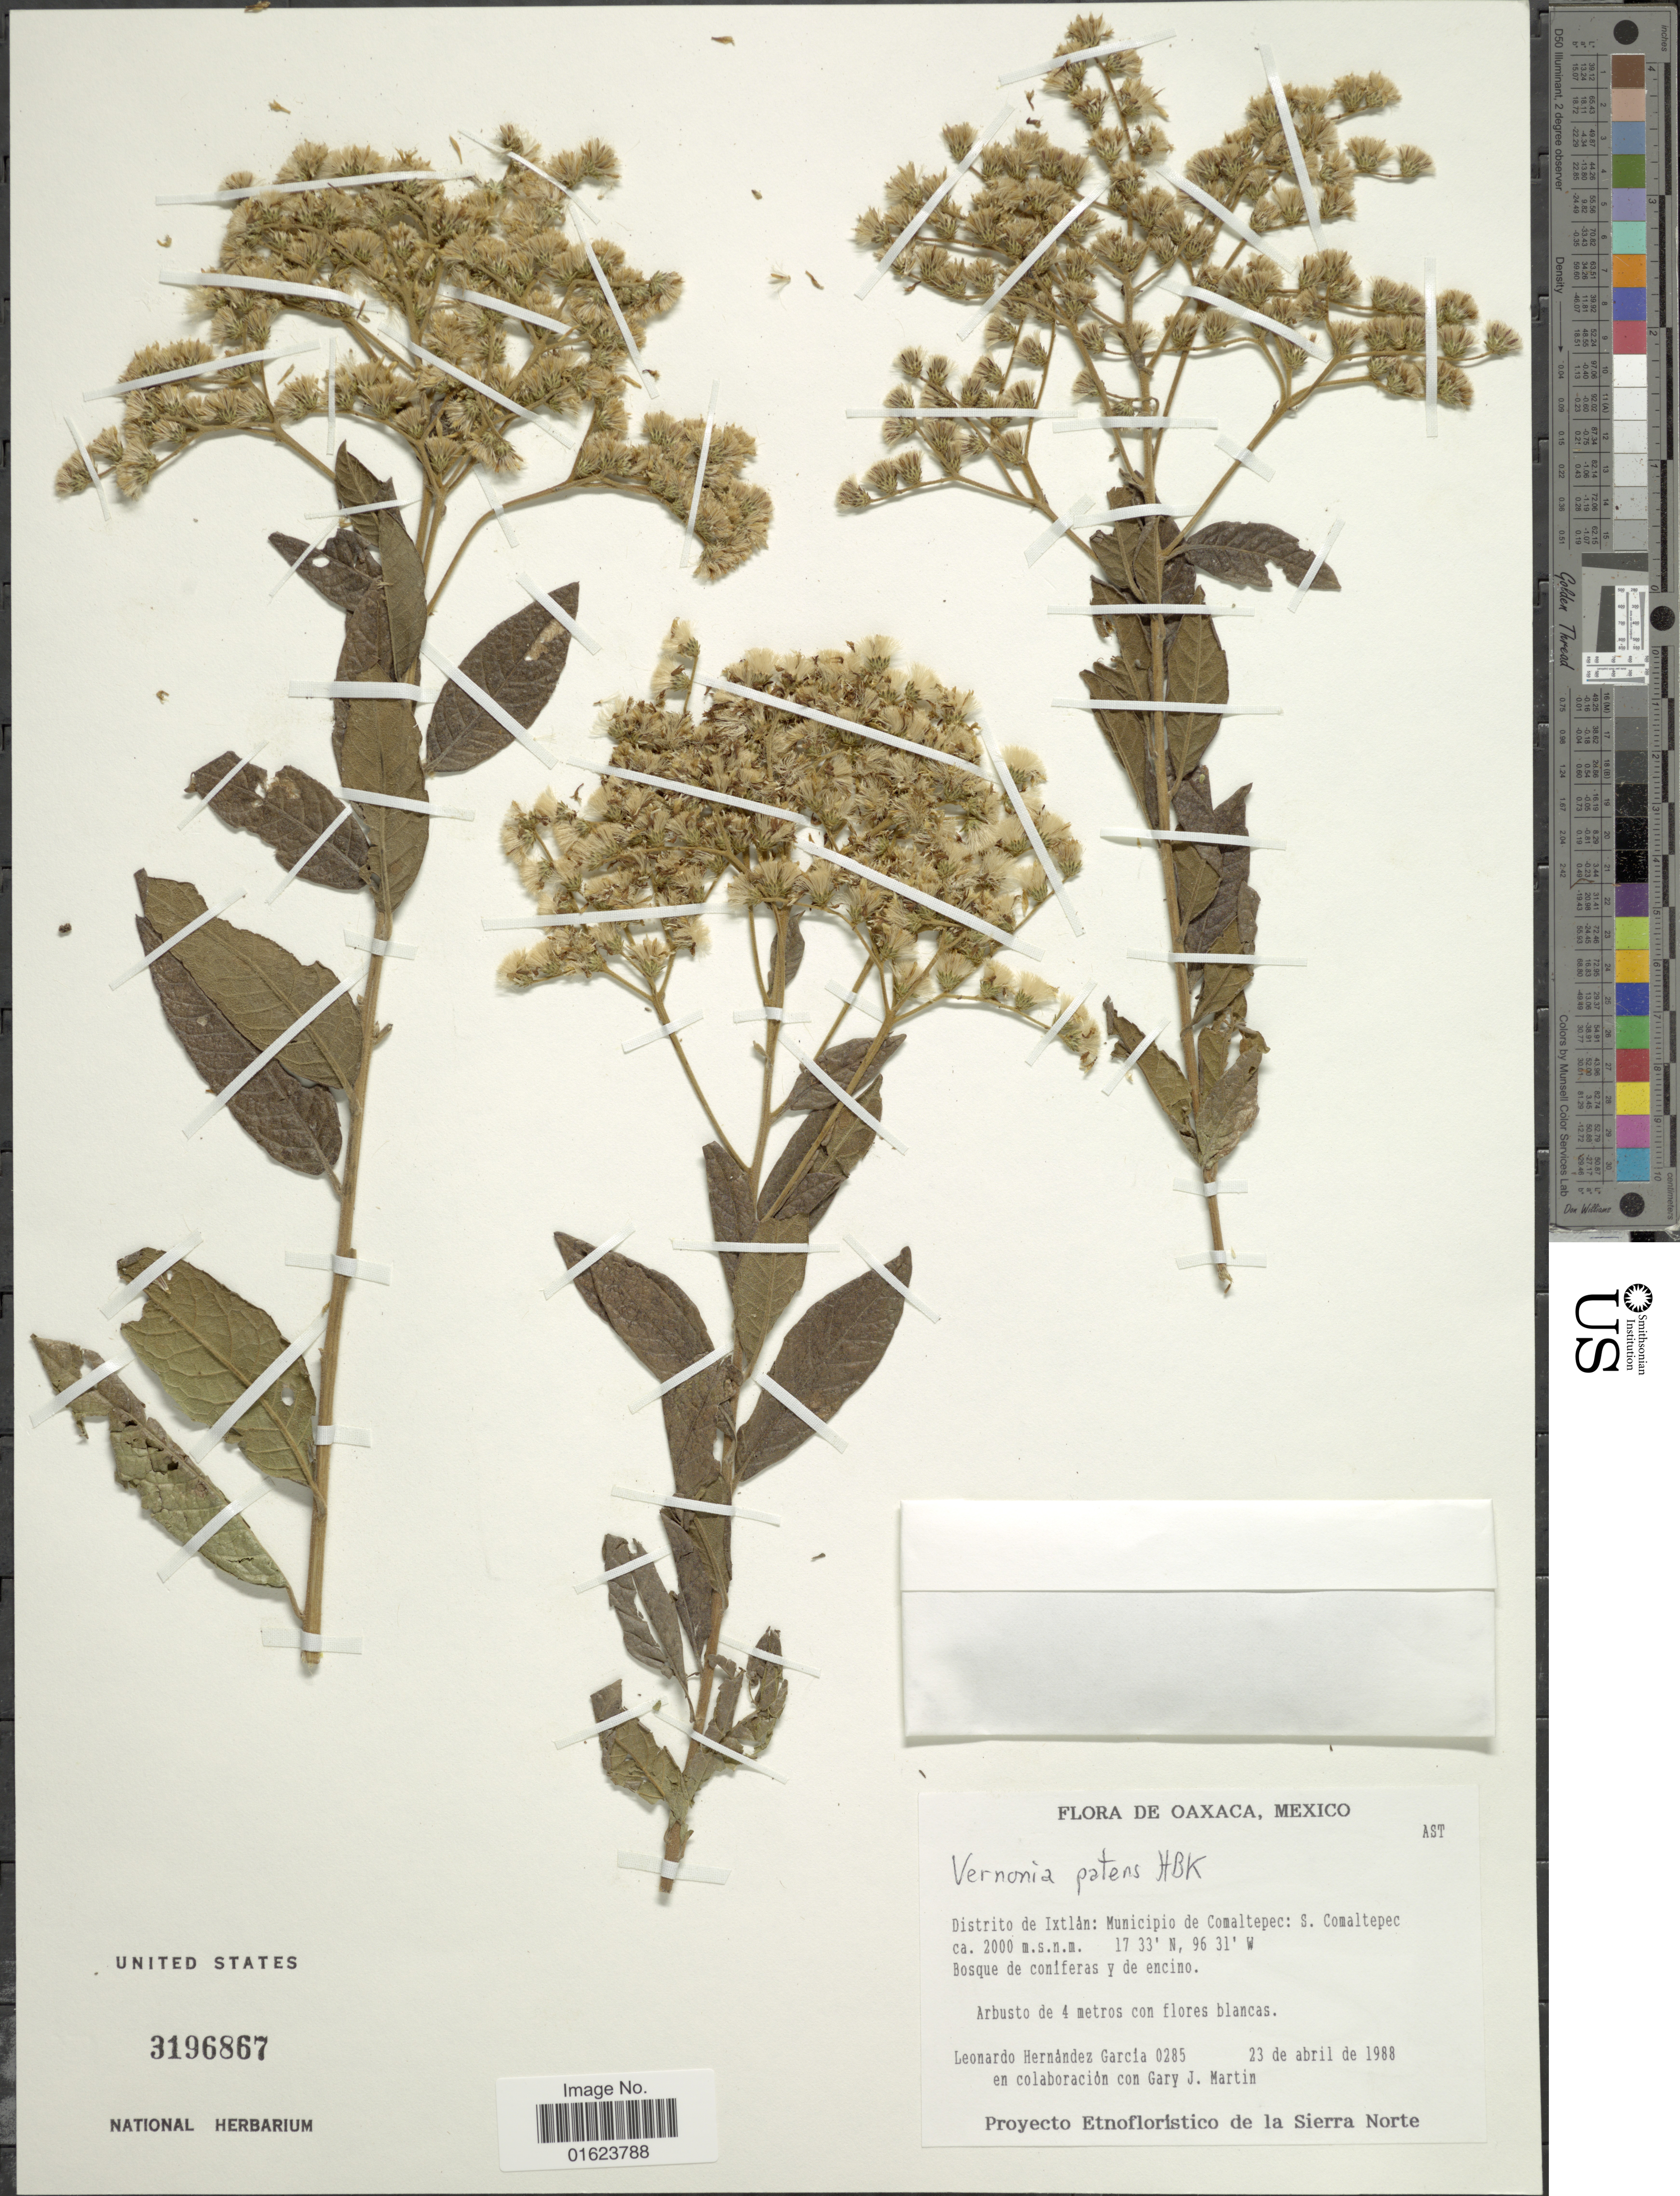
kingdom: Plantae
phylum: Tracheophyta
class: Magnoliopsida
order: Asterales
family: Asteraceae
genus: Vernonanthura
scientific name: Vernonanthura patens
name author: (Kunth) H. Rob.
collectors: L. Hernandez Garcia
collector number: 0285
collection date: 1988-04-23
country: Mexico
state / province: Oaxaca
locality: Oaxaca, Mexico. Distrito de Ixtlan: Municipio de Comaltepec: S. Comaltepec.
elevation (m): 2000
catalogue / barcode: US 3196867